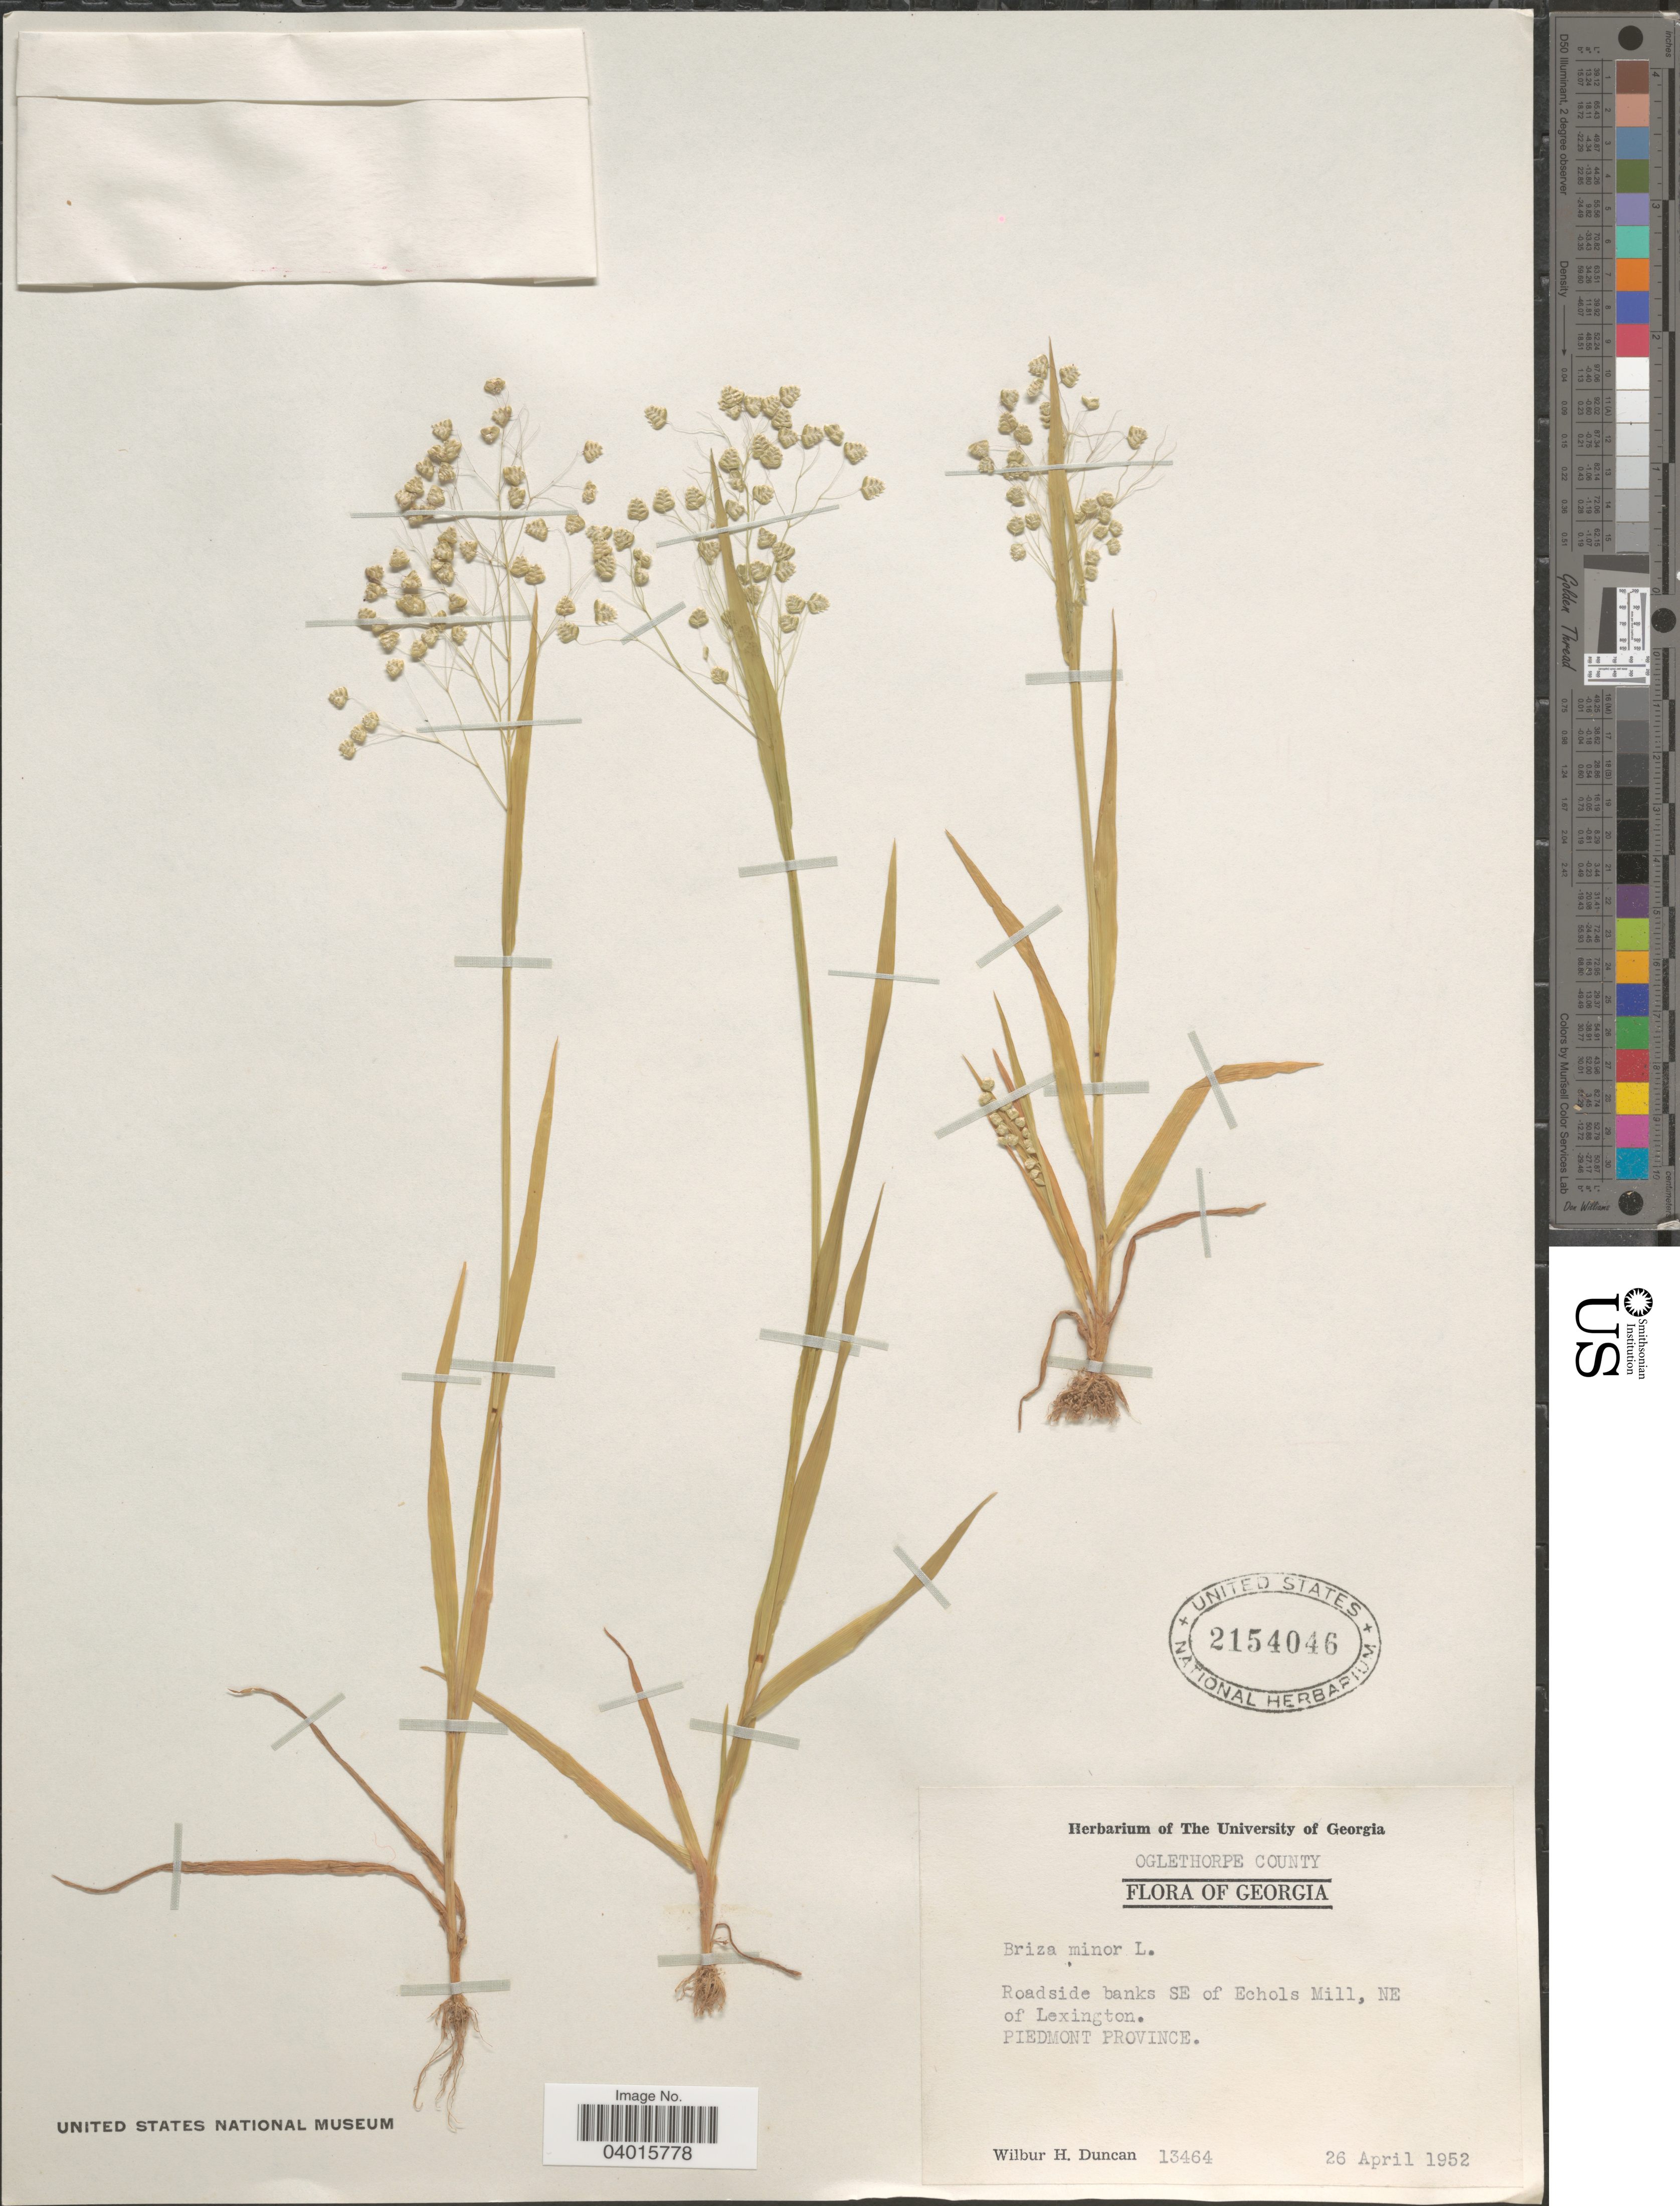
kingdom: Plantae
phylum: Tracheophyta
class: Liliopsida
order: Poales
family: Poaceae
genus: Briza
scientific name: Briza minor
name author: L.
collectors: W. H. Duncan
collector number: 13464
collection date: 1952-04-26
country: United States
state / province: Georgia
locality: Oglethorpe County. Roadside banks SE of Echols Mill, NE of Lexington. Piedmont Province.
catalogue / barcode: US 2154046